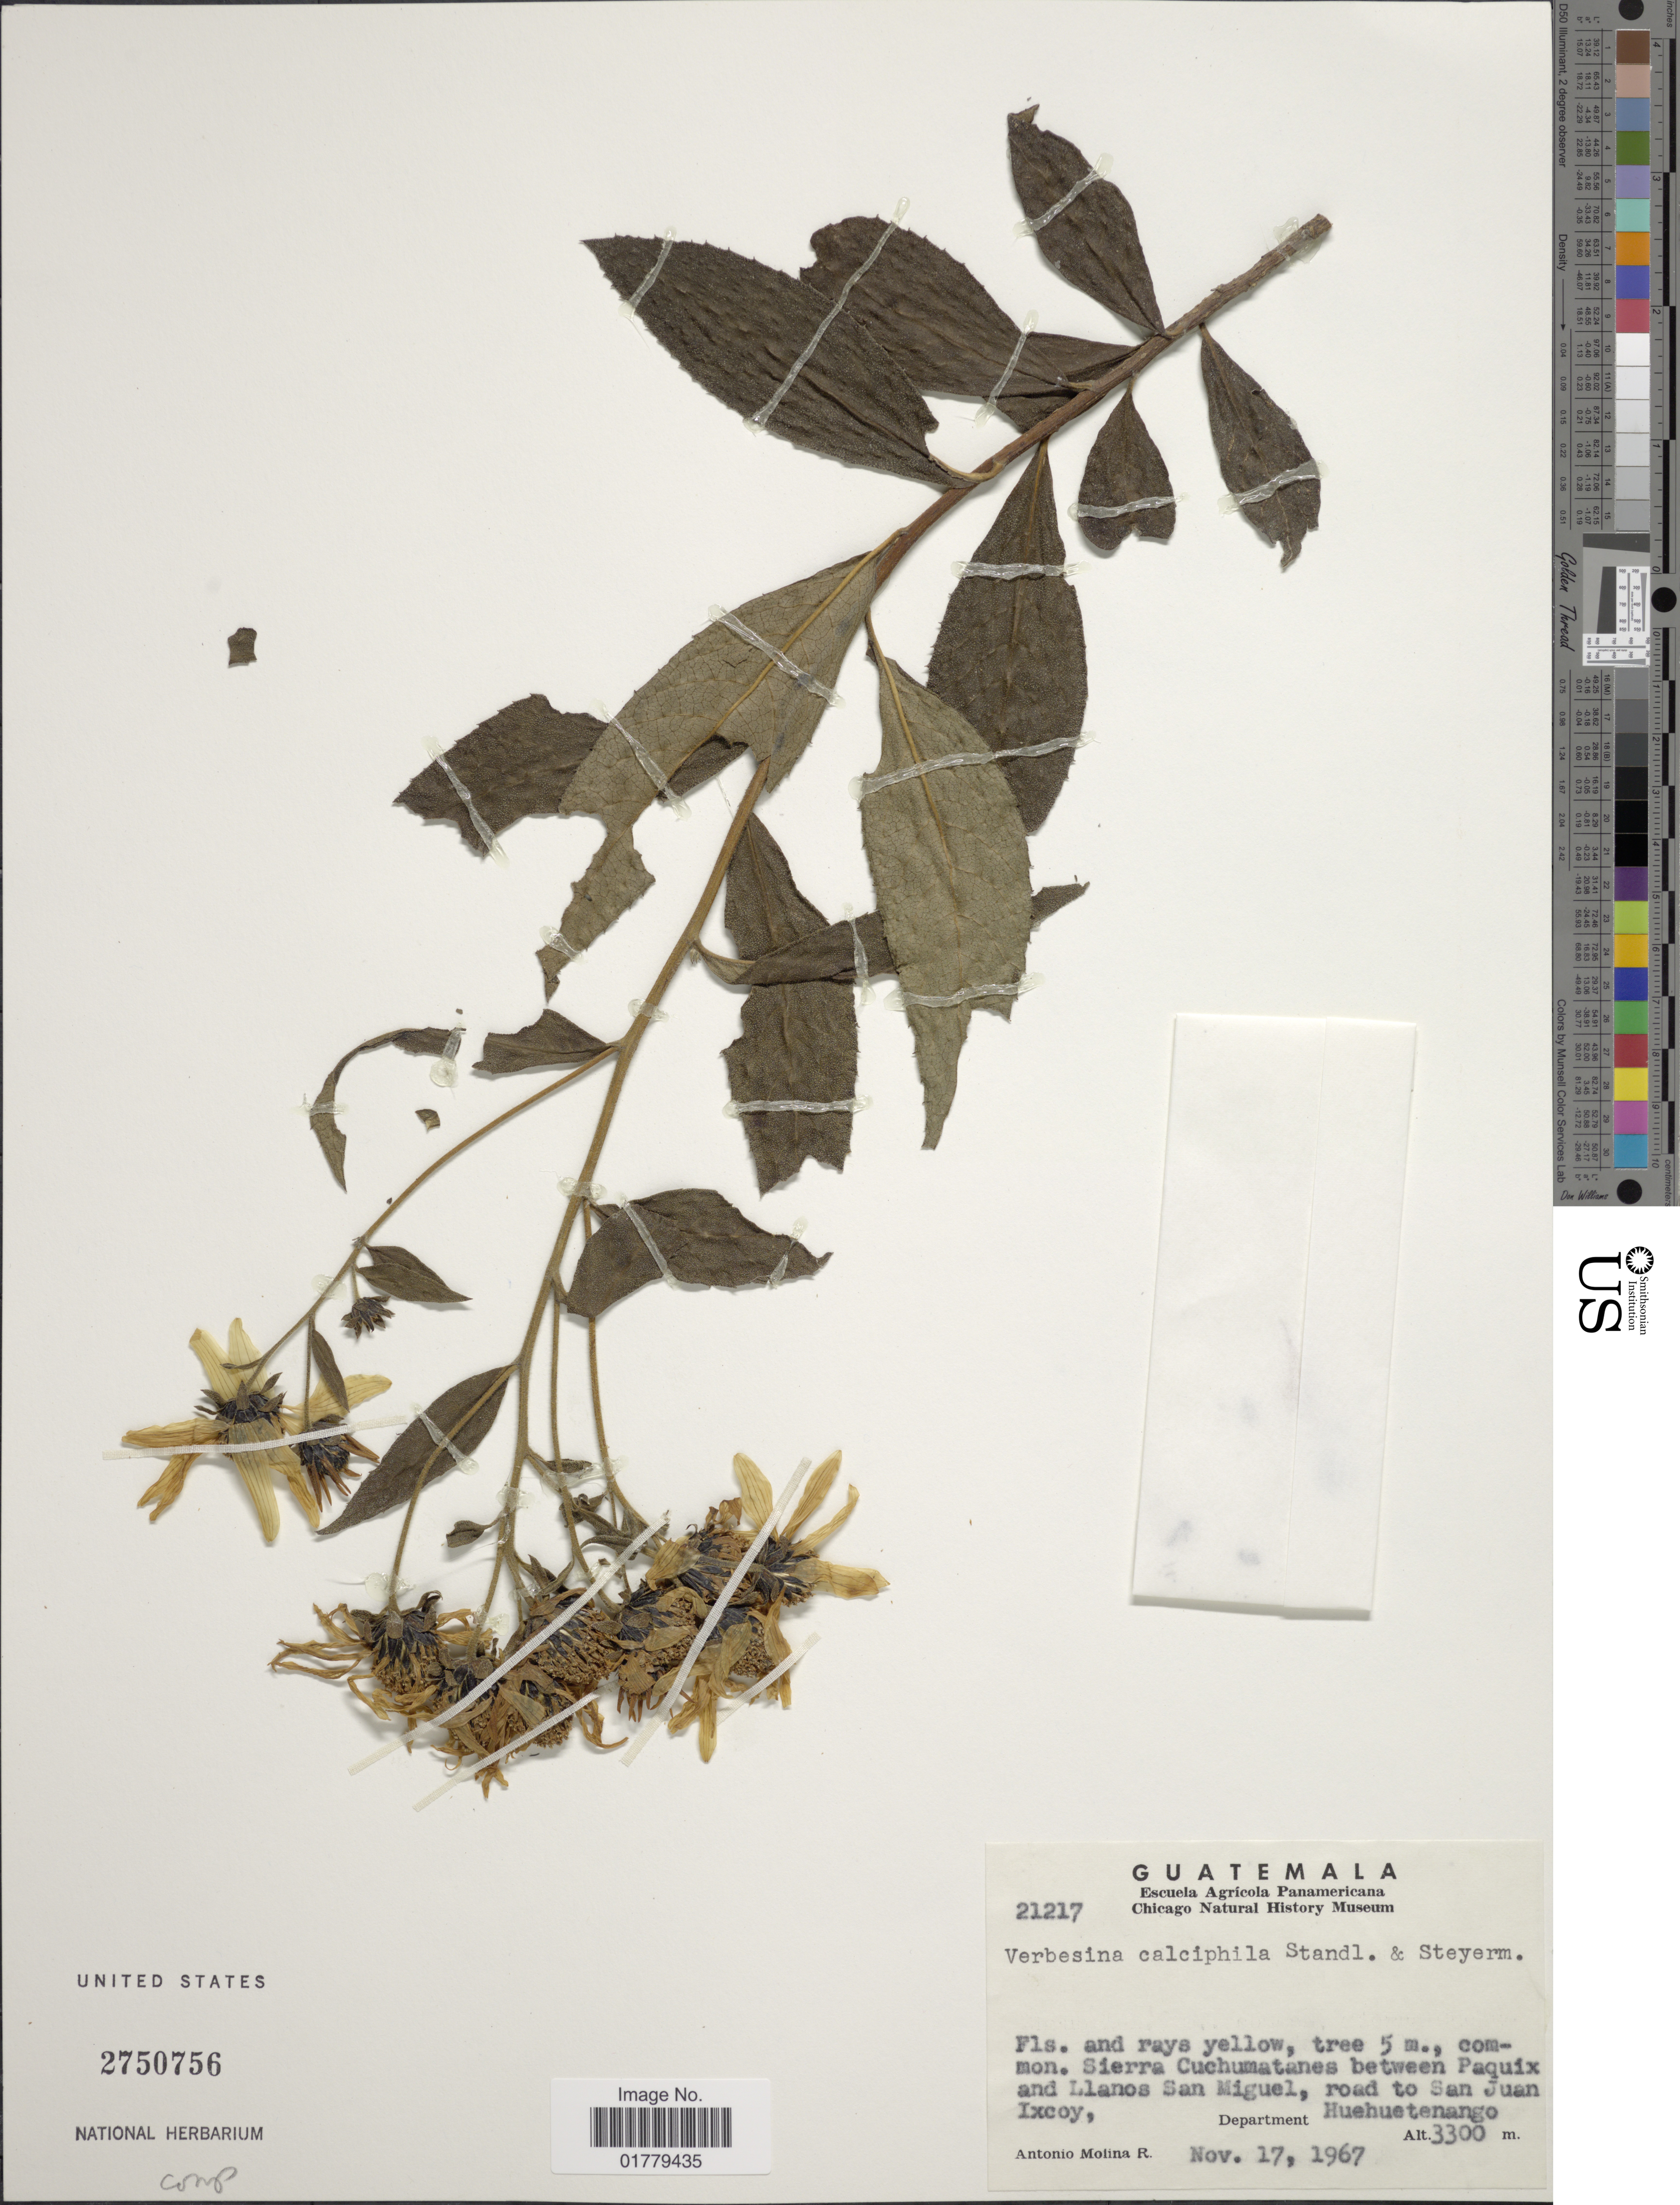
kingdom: Plantae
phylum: Tracheophyta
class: Magnoliopsida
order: Asterales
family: Asteraceae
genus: Verbesina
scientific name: Verbesina calciphila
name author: Standl. & Steyerm.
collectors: A. Molina R.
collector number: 21217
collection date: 1967-11-17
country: Guatemala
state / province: Huehuetenango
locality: Sierra Cuchumatanes between Paquix and Llanos San Miguel, road to San Juan Ixcoy, Department Huehuetenango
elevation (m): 3300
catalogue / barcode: US 2750756